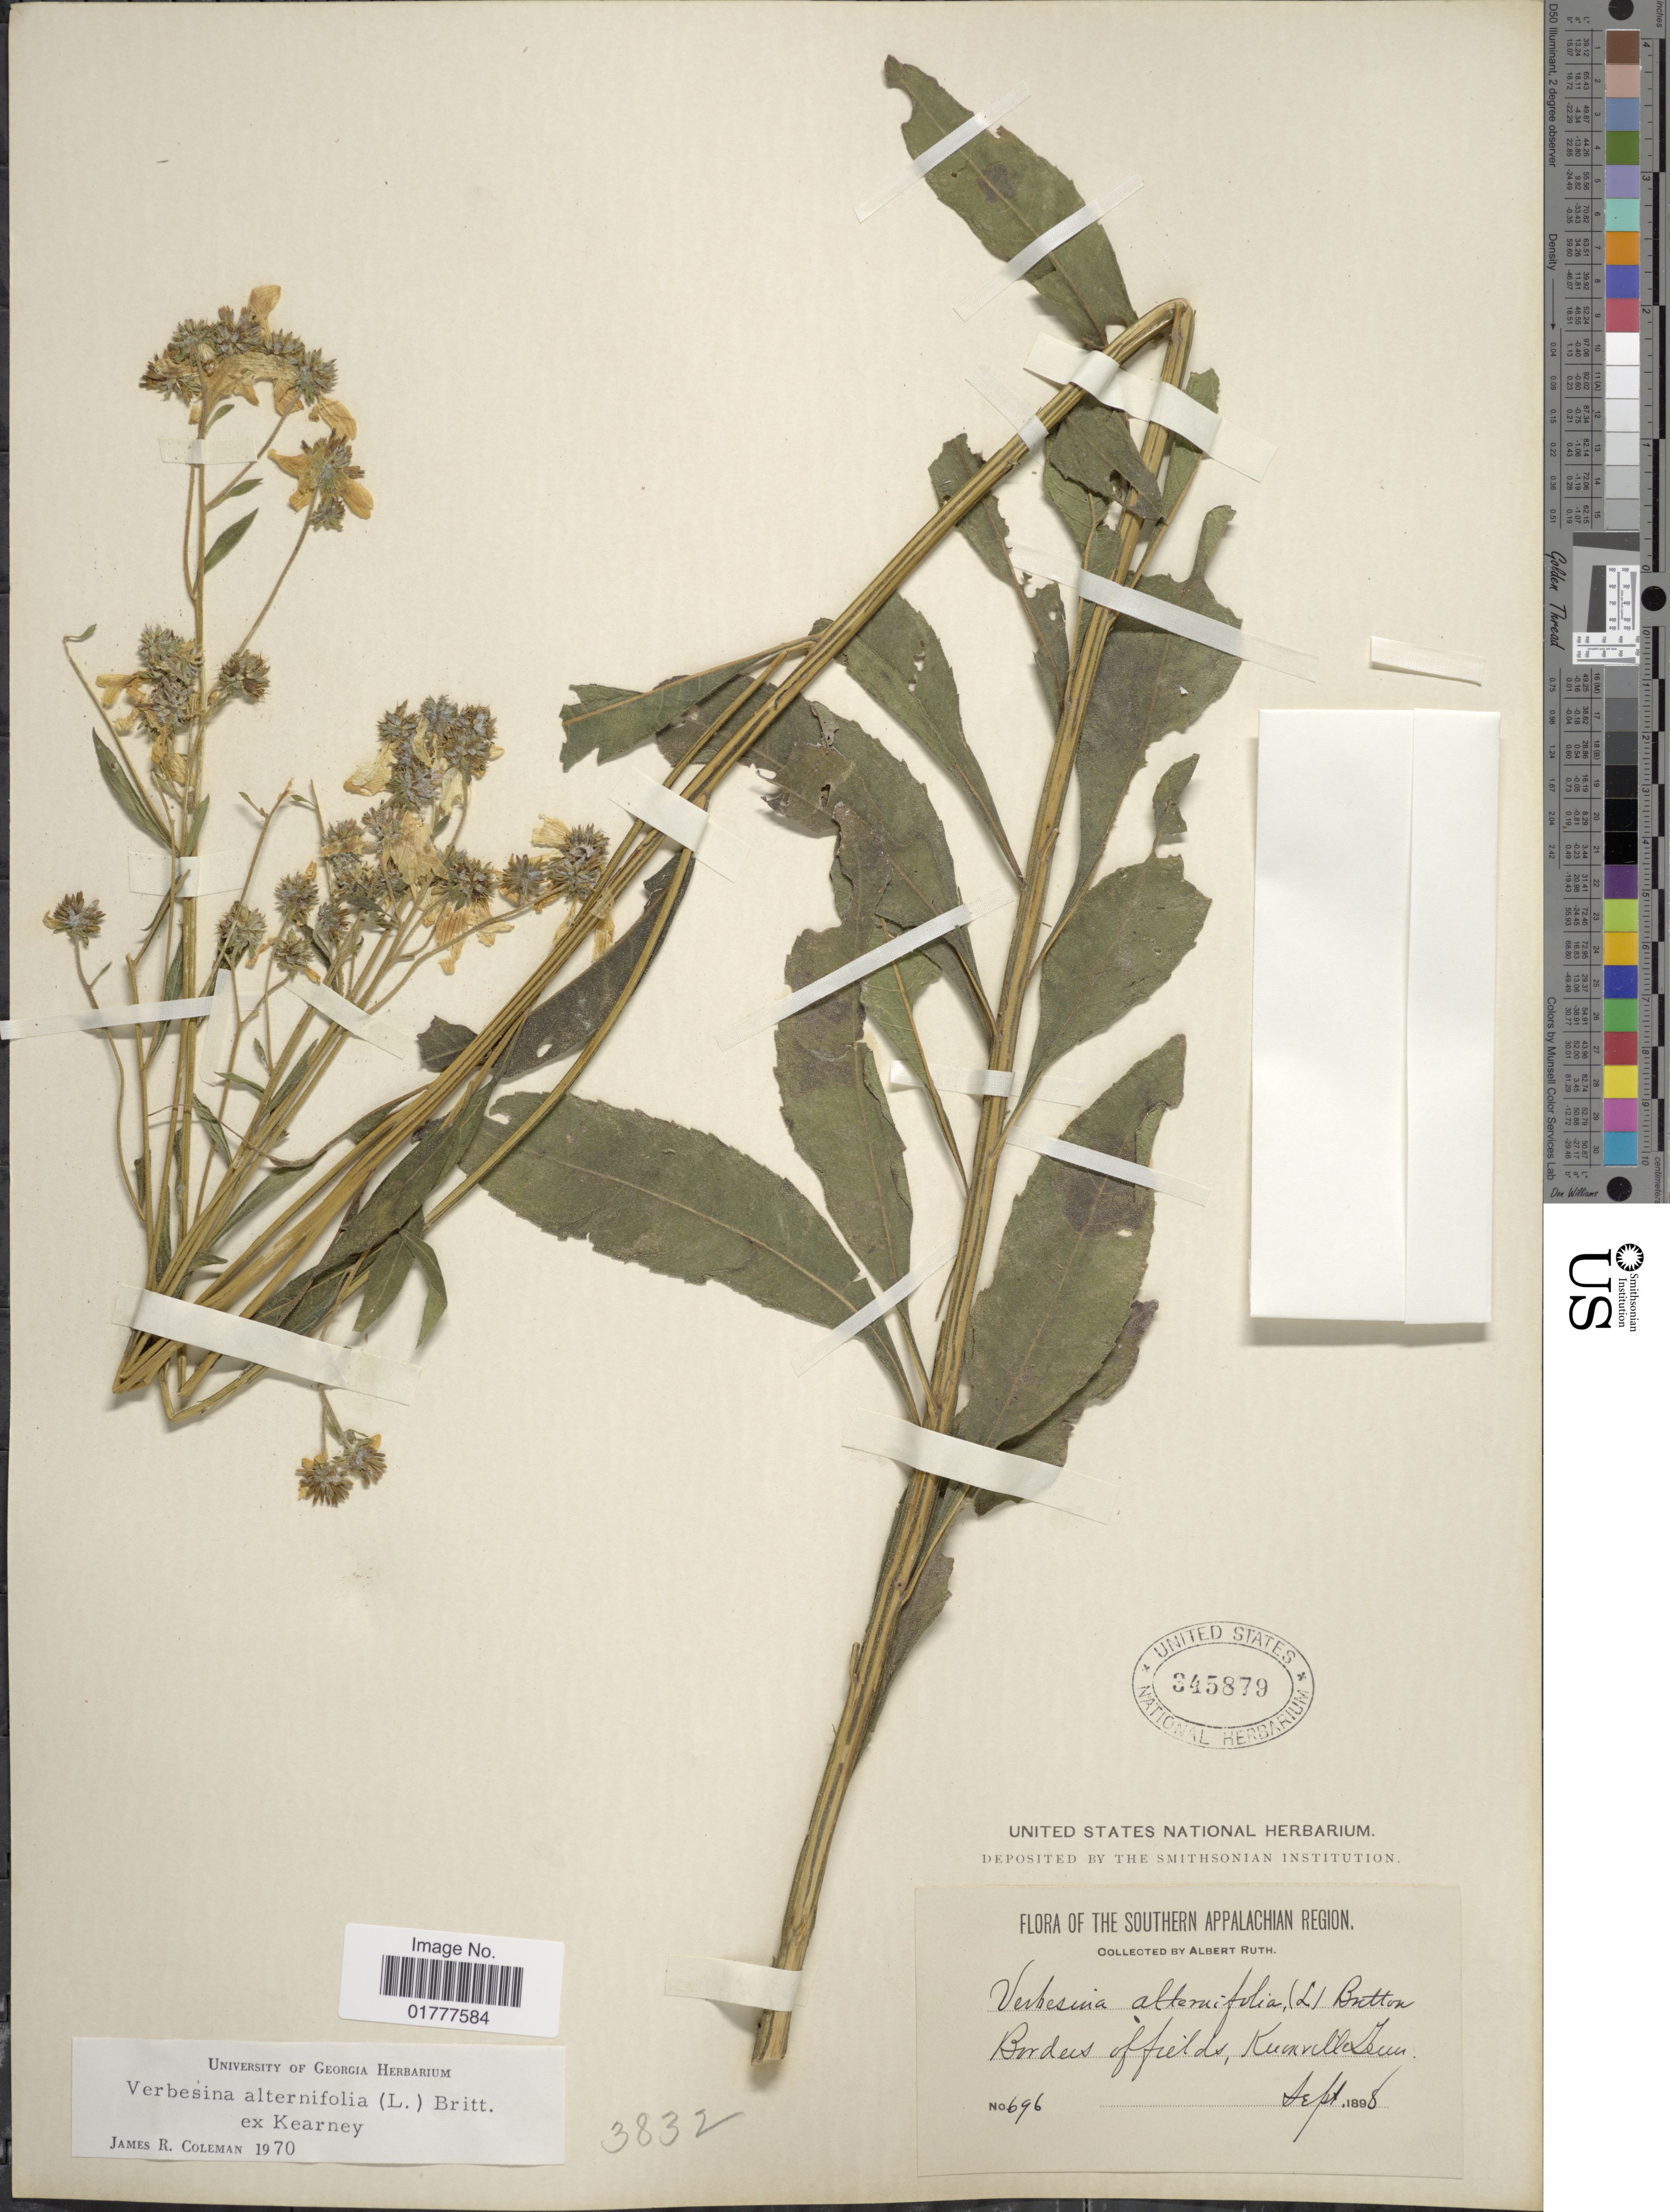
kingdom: Plantae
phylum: Tracheophyta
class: Magnoliopsida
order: Asterales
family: Asteraceae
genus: Actinomeris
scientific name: Actinomeris alternifolia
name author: (L.) DC.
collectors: A. Ruth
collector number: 696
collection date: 1898-09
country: United States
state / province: Tennessee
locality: Southern Appalachian Region, Borders of fields, Knoxville.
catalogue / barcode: US 345879